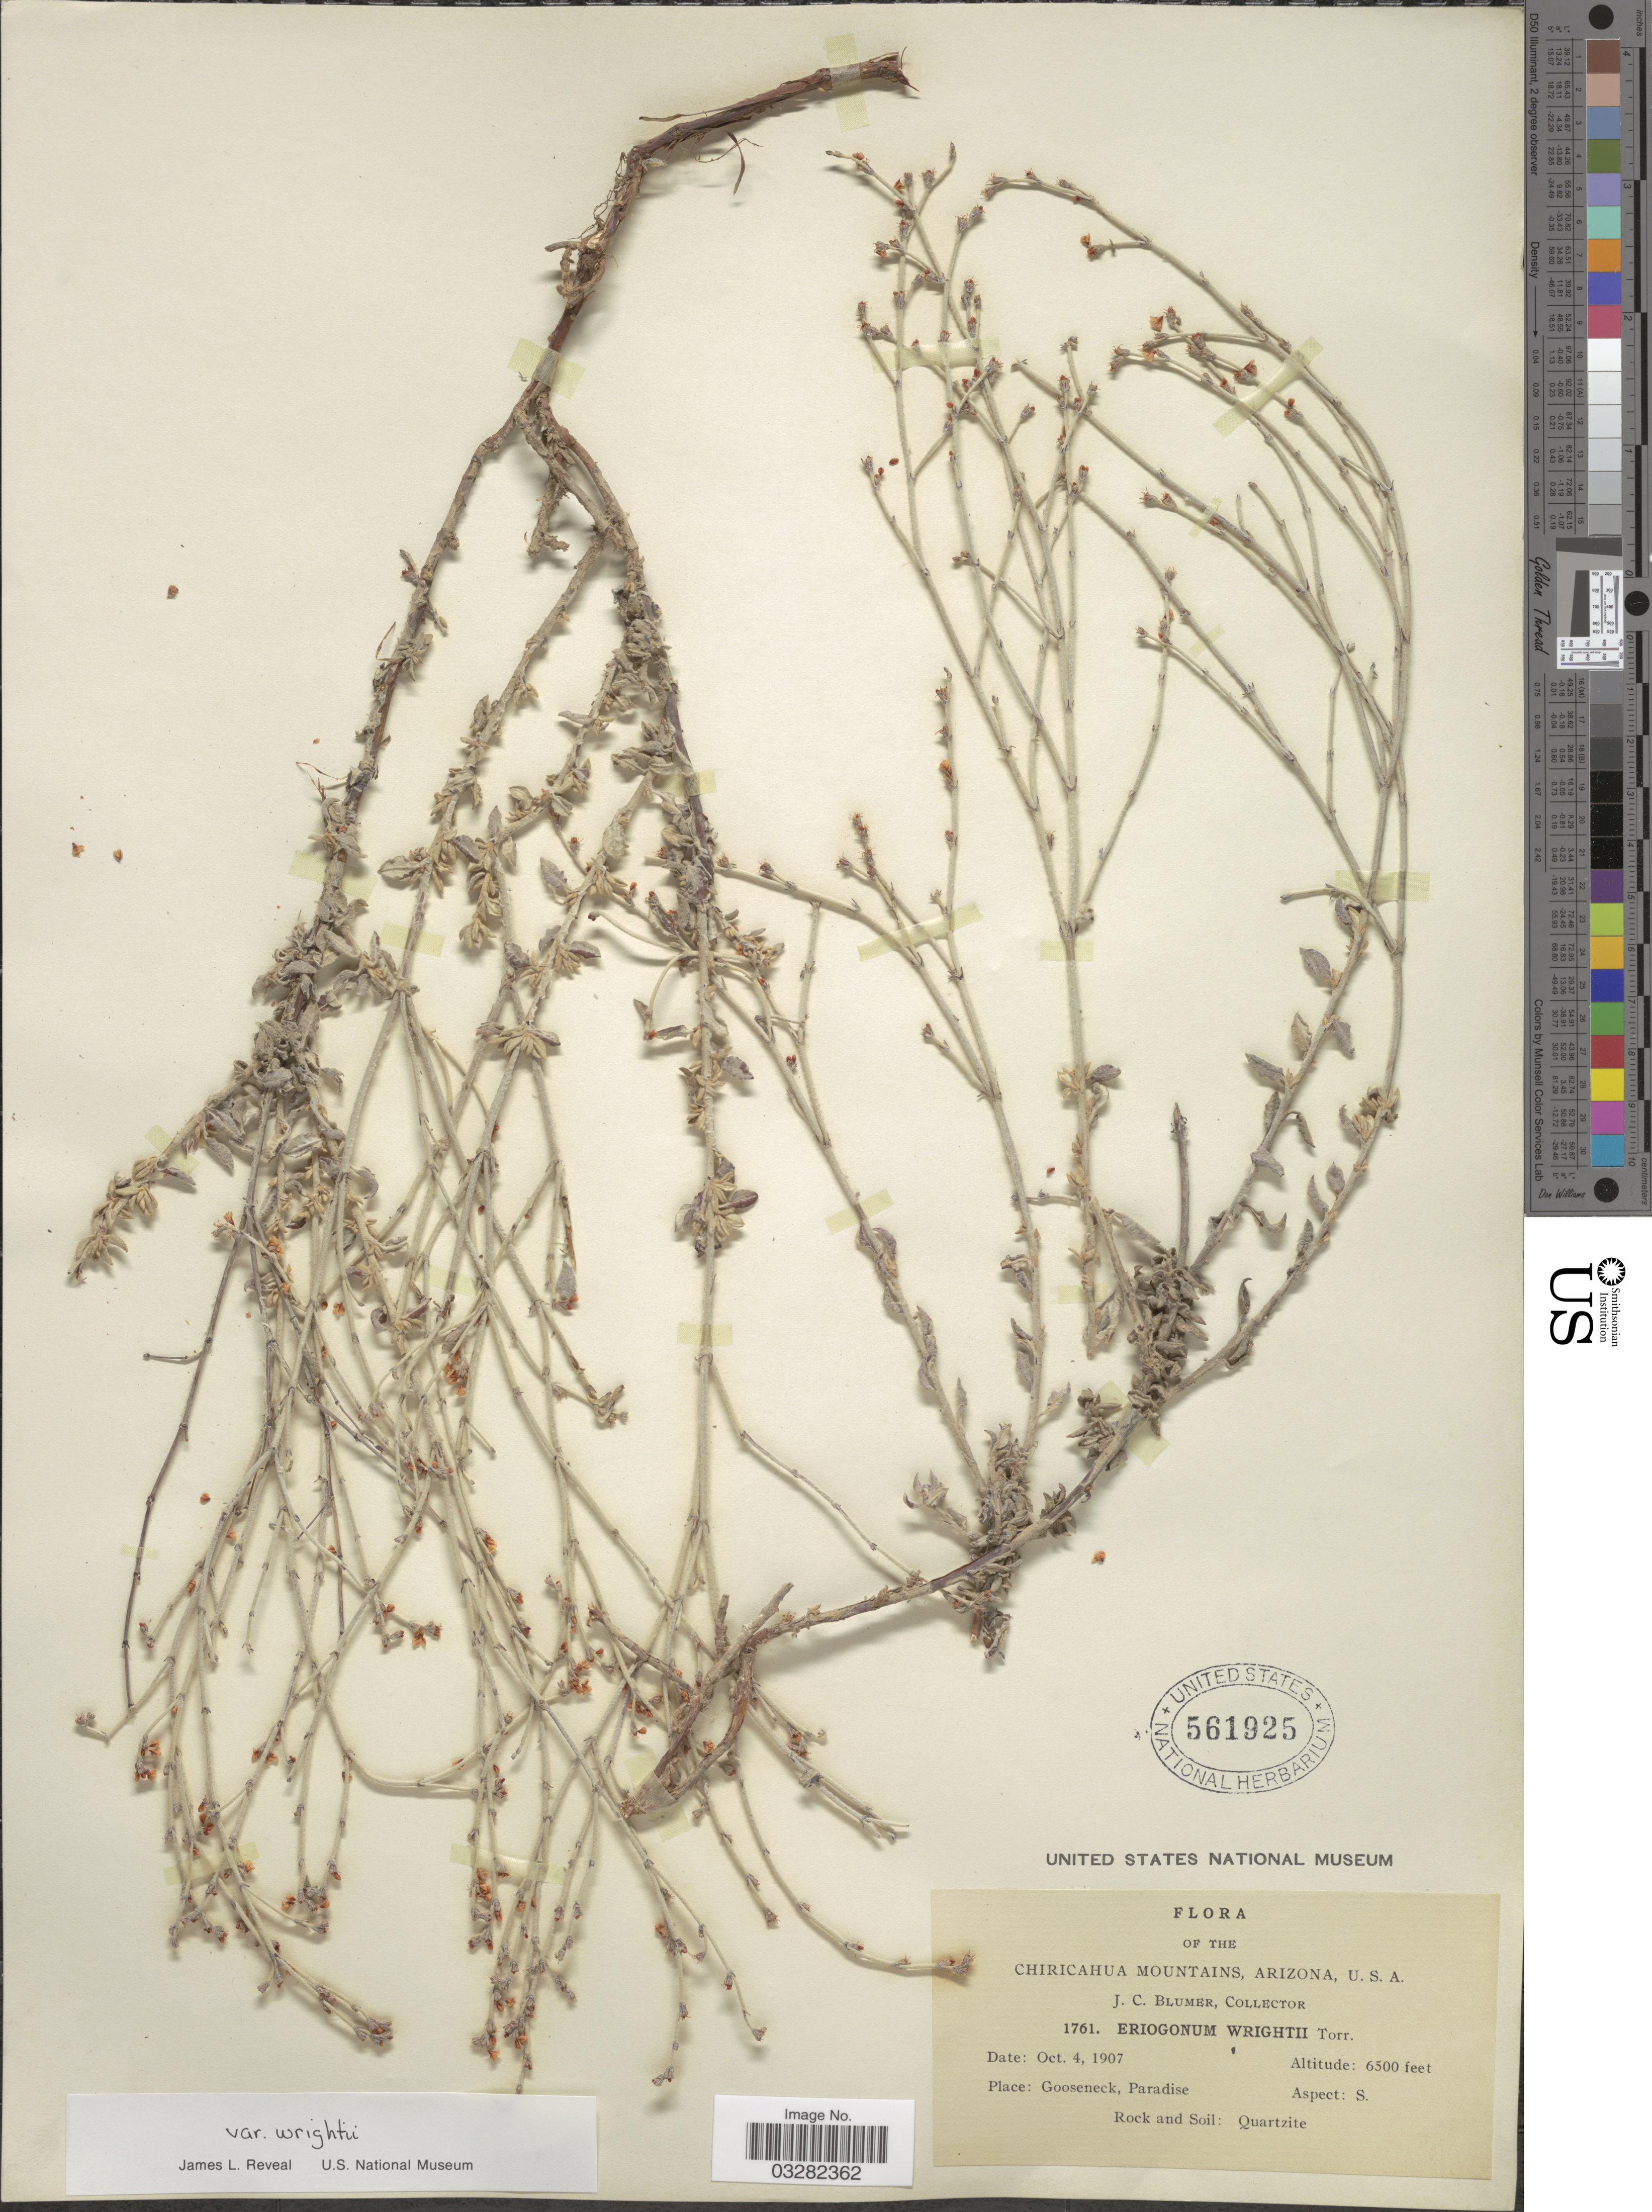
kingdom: Plantae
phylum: Tracheophyta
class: Magnoliopsida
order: Caryophyllales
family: Polygonaceae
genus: Eriogonum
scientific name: Eriogonum wrightii var. wrightii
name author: Torr. ex Benth.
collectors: J. C. Blumer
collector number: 1761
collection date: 1907-10-04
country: United States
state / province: Arizona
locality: Chiricahua Mountains. Gooseneck, Paradise.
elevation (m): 1981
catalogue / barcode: US 561925